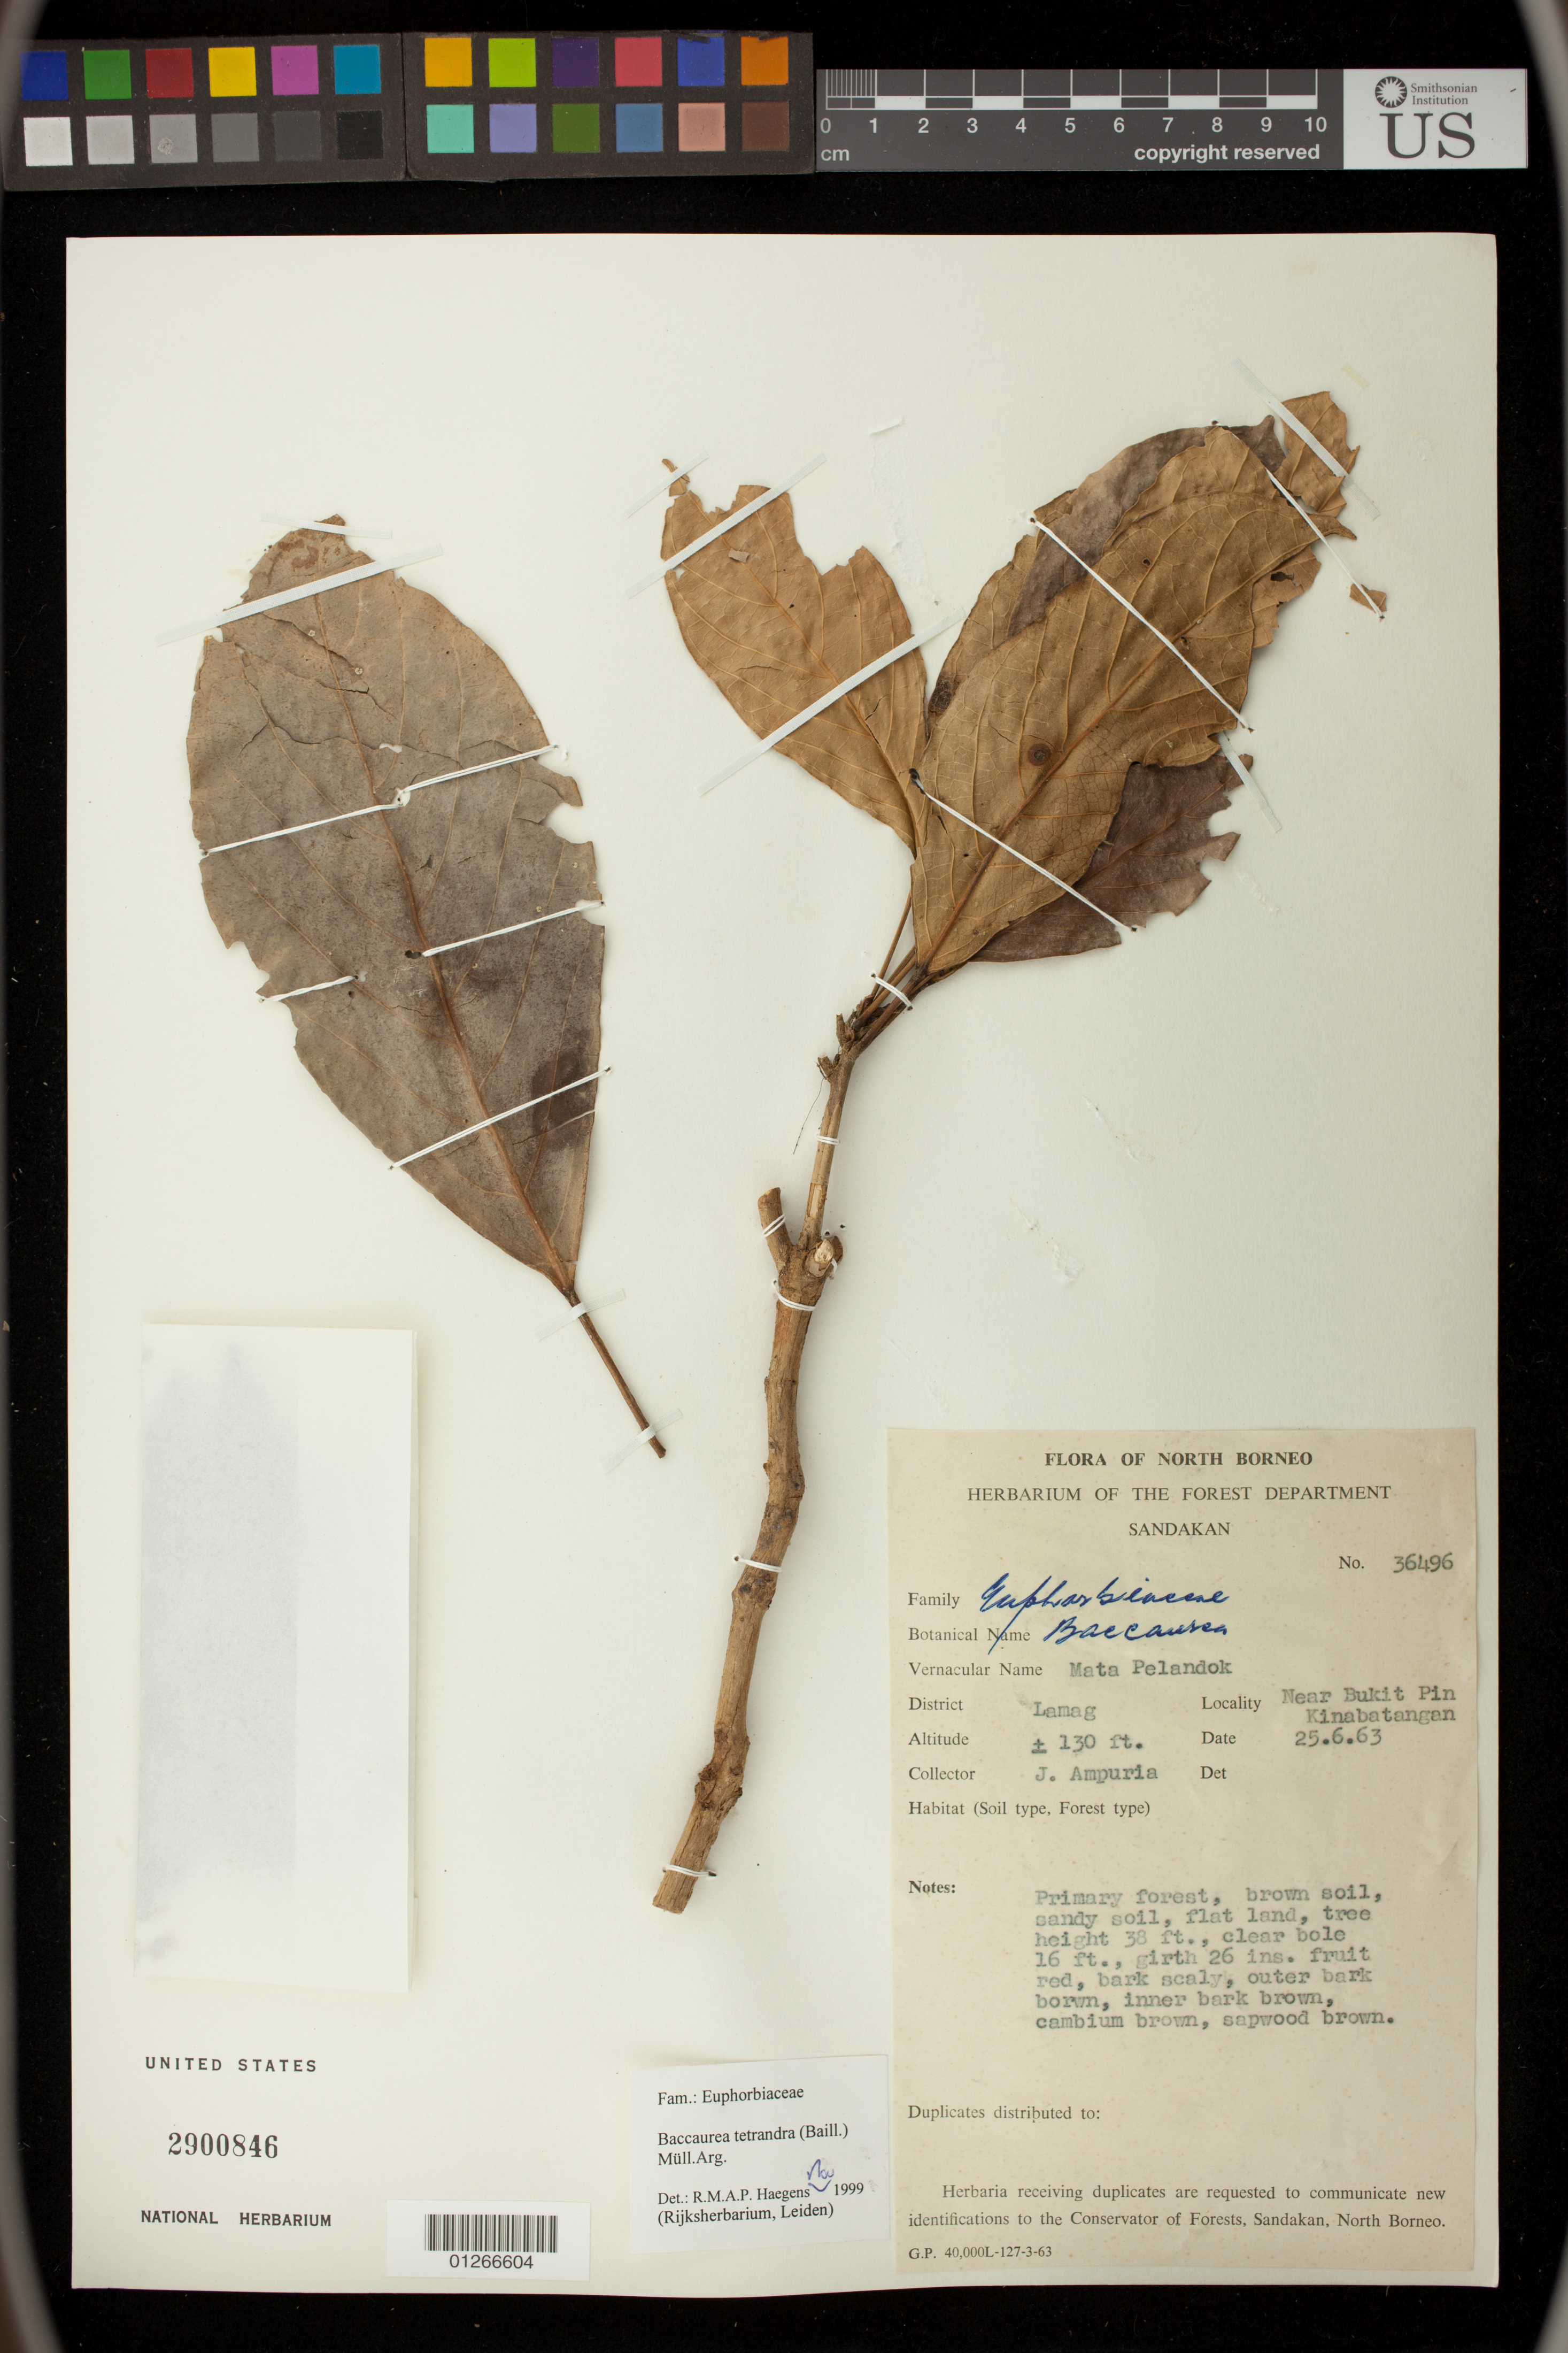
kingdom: Plantae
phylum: Tracheophyta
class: Magnoliopsida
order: Malpighiales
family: Phyllanthaceae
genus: Baccaurea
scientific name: Baccaurea tetrandra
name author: (Baill.) Müll. Arg.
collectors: J. Ampuria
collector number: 36496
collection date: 1963-06-25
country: Malaysia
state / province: Sabah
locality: near Bukit Pin Kinabatangan, Lamag District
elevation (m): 40